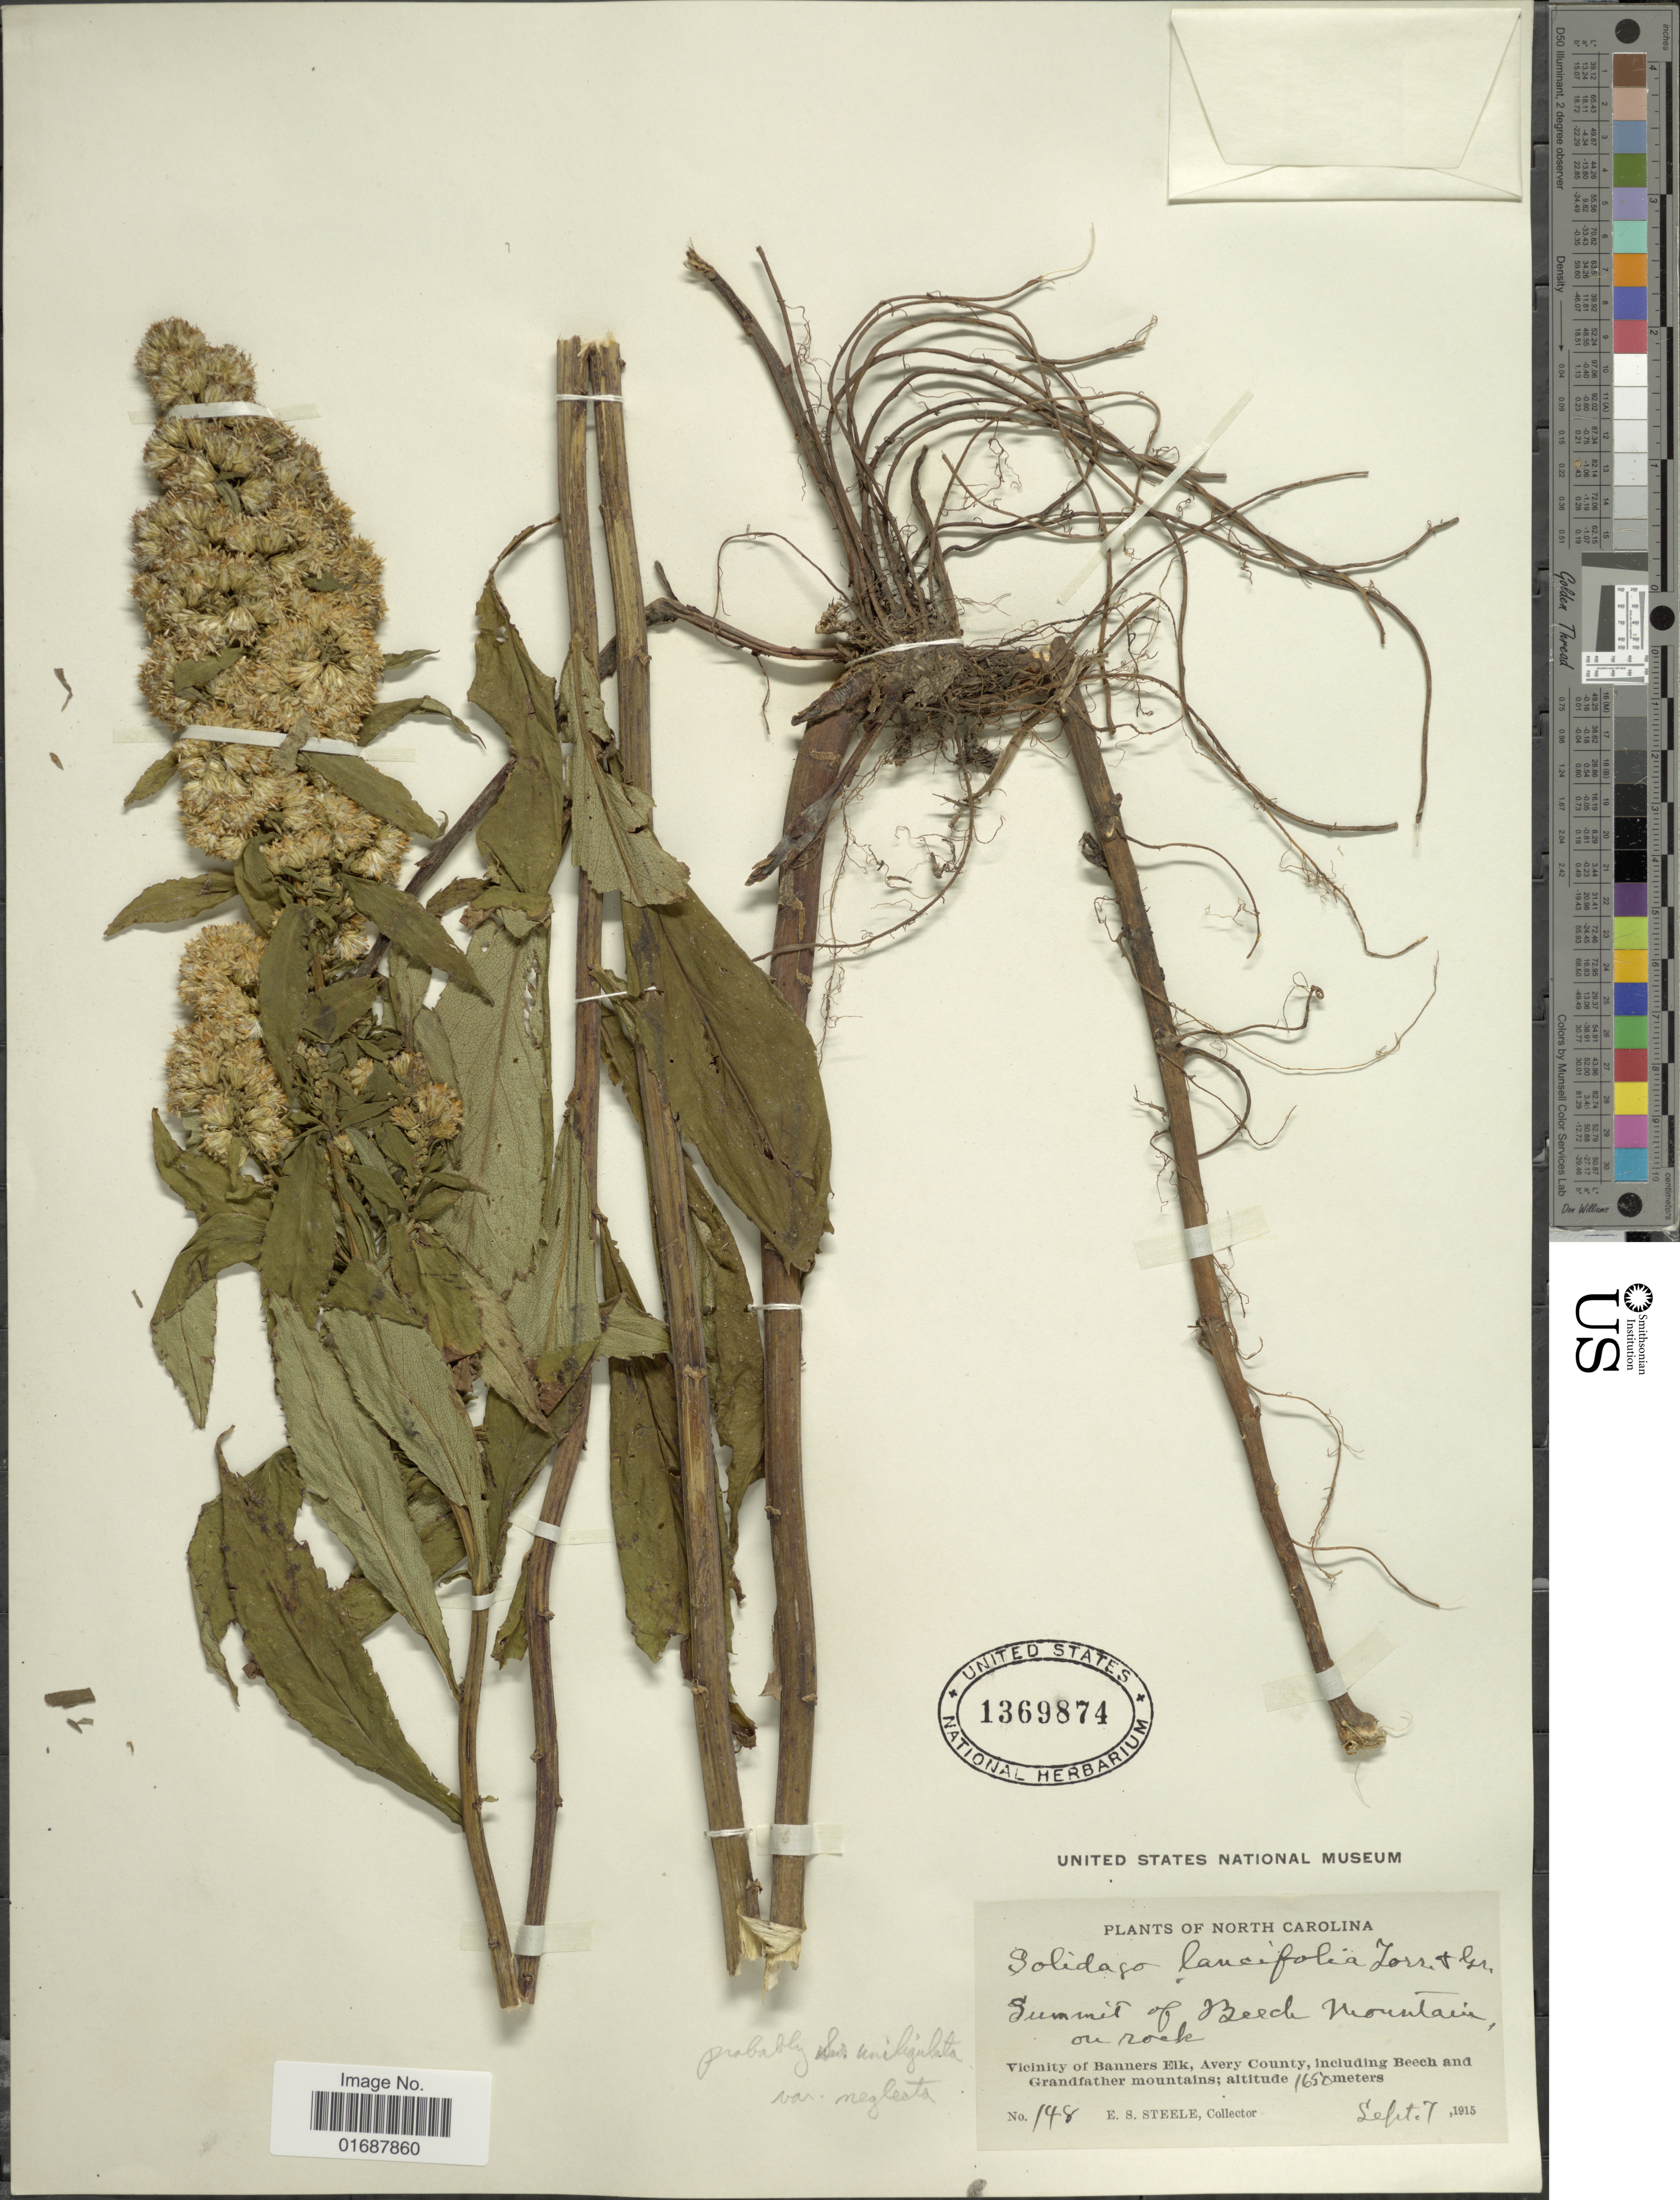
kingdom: Plantae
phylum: Tracheophyta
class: Magnoliopsida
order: Asterales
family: Asteraceae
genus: Solidago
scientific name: Solidago lancifolia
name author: (Torr. & A. Gray) Chapman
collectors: E. Steele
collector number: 148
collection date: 1915-09-07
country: United States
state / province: North Carolina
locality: Summit of Beach Mountain, Vicinity of Banners Elk, Avery County, including Beech and Grandfather mountains.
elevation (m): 1650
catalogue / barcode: US 1369874